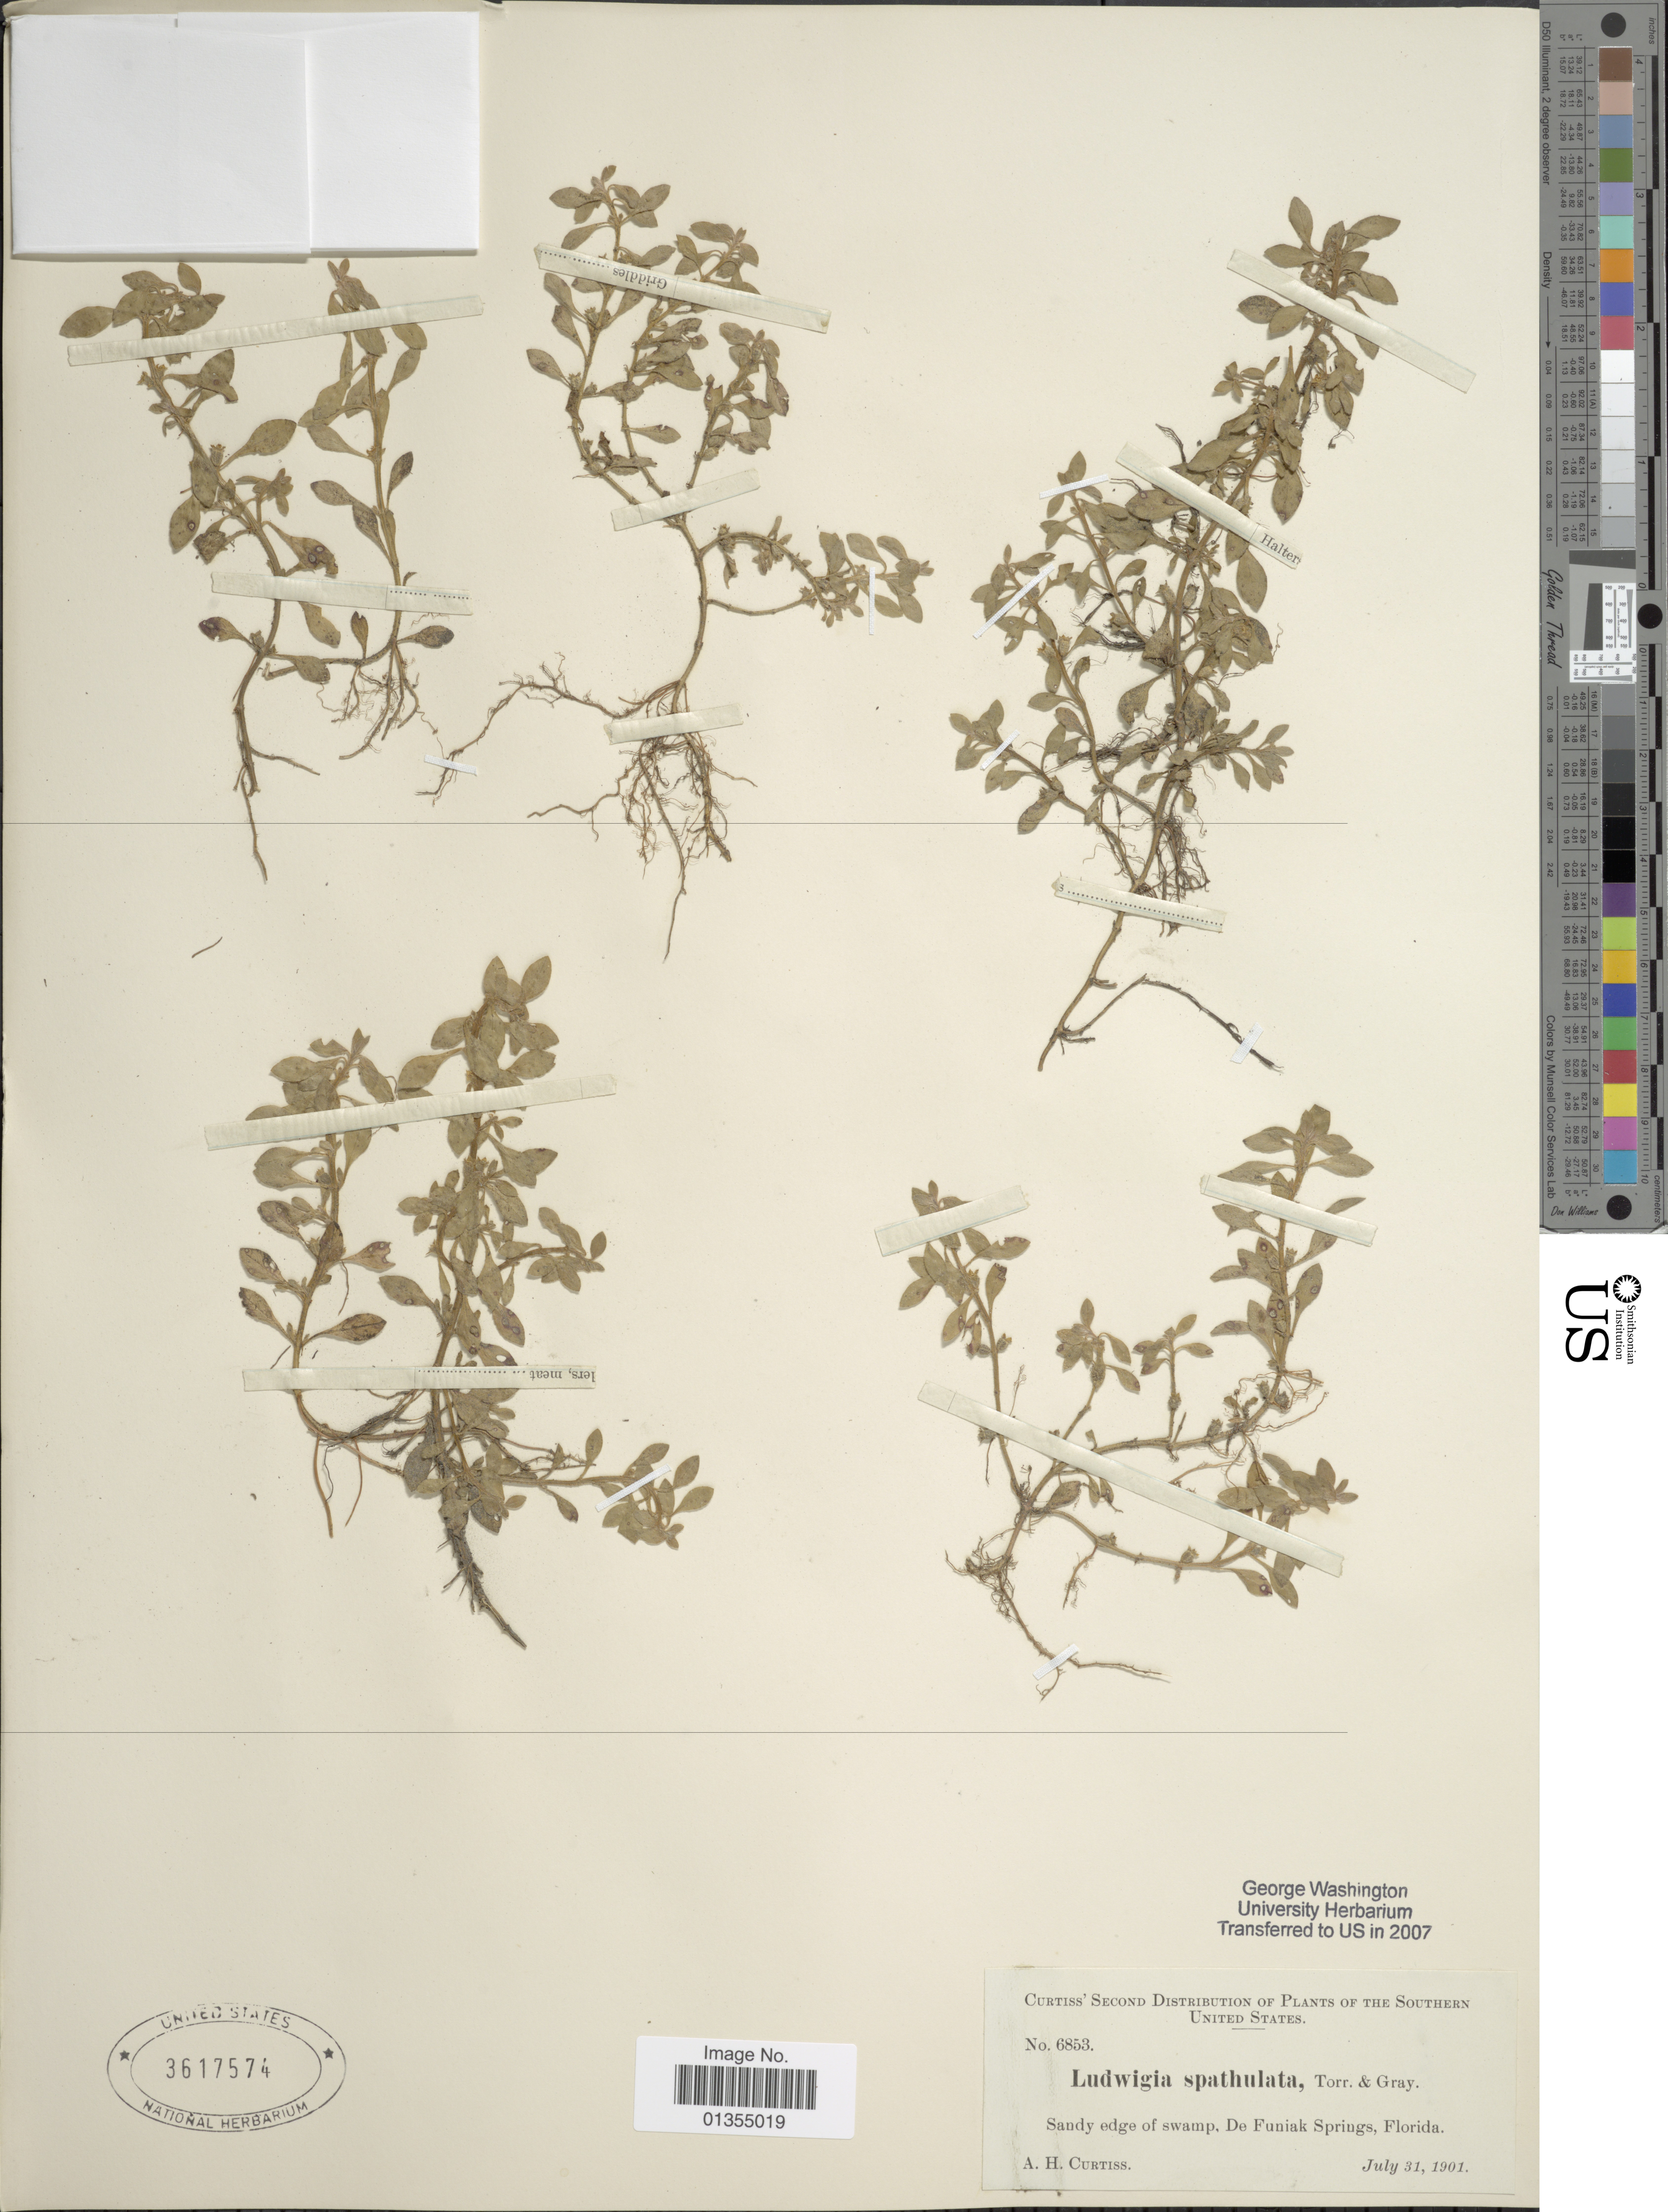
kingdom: Plantae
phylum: Tracheophyta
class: Magnoliopsida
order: Myrtales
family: Onagraceae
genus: Ludwigia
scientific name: Ludwigia spathulata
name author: Torr. & A. Gray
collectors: A. H. Curtiss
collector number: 6853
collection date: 1901-07-31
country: United States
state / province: Florida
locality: Sandy edge of swamp, De Funiak Springs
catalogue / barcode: US 3617574